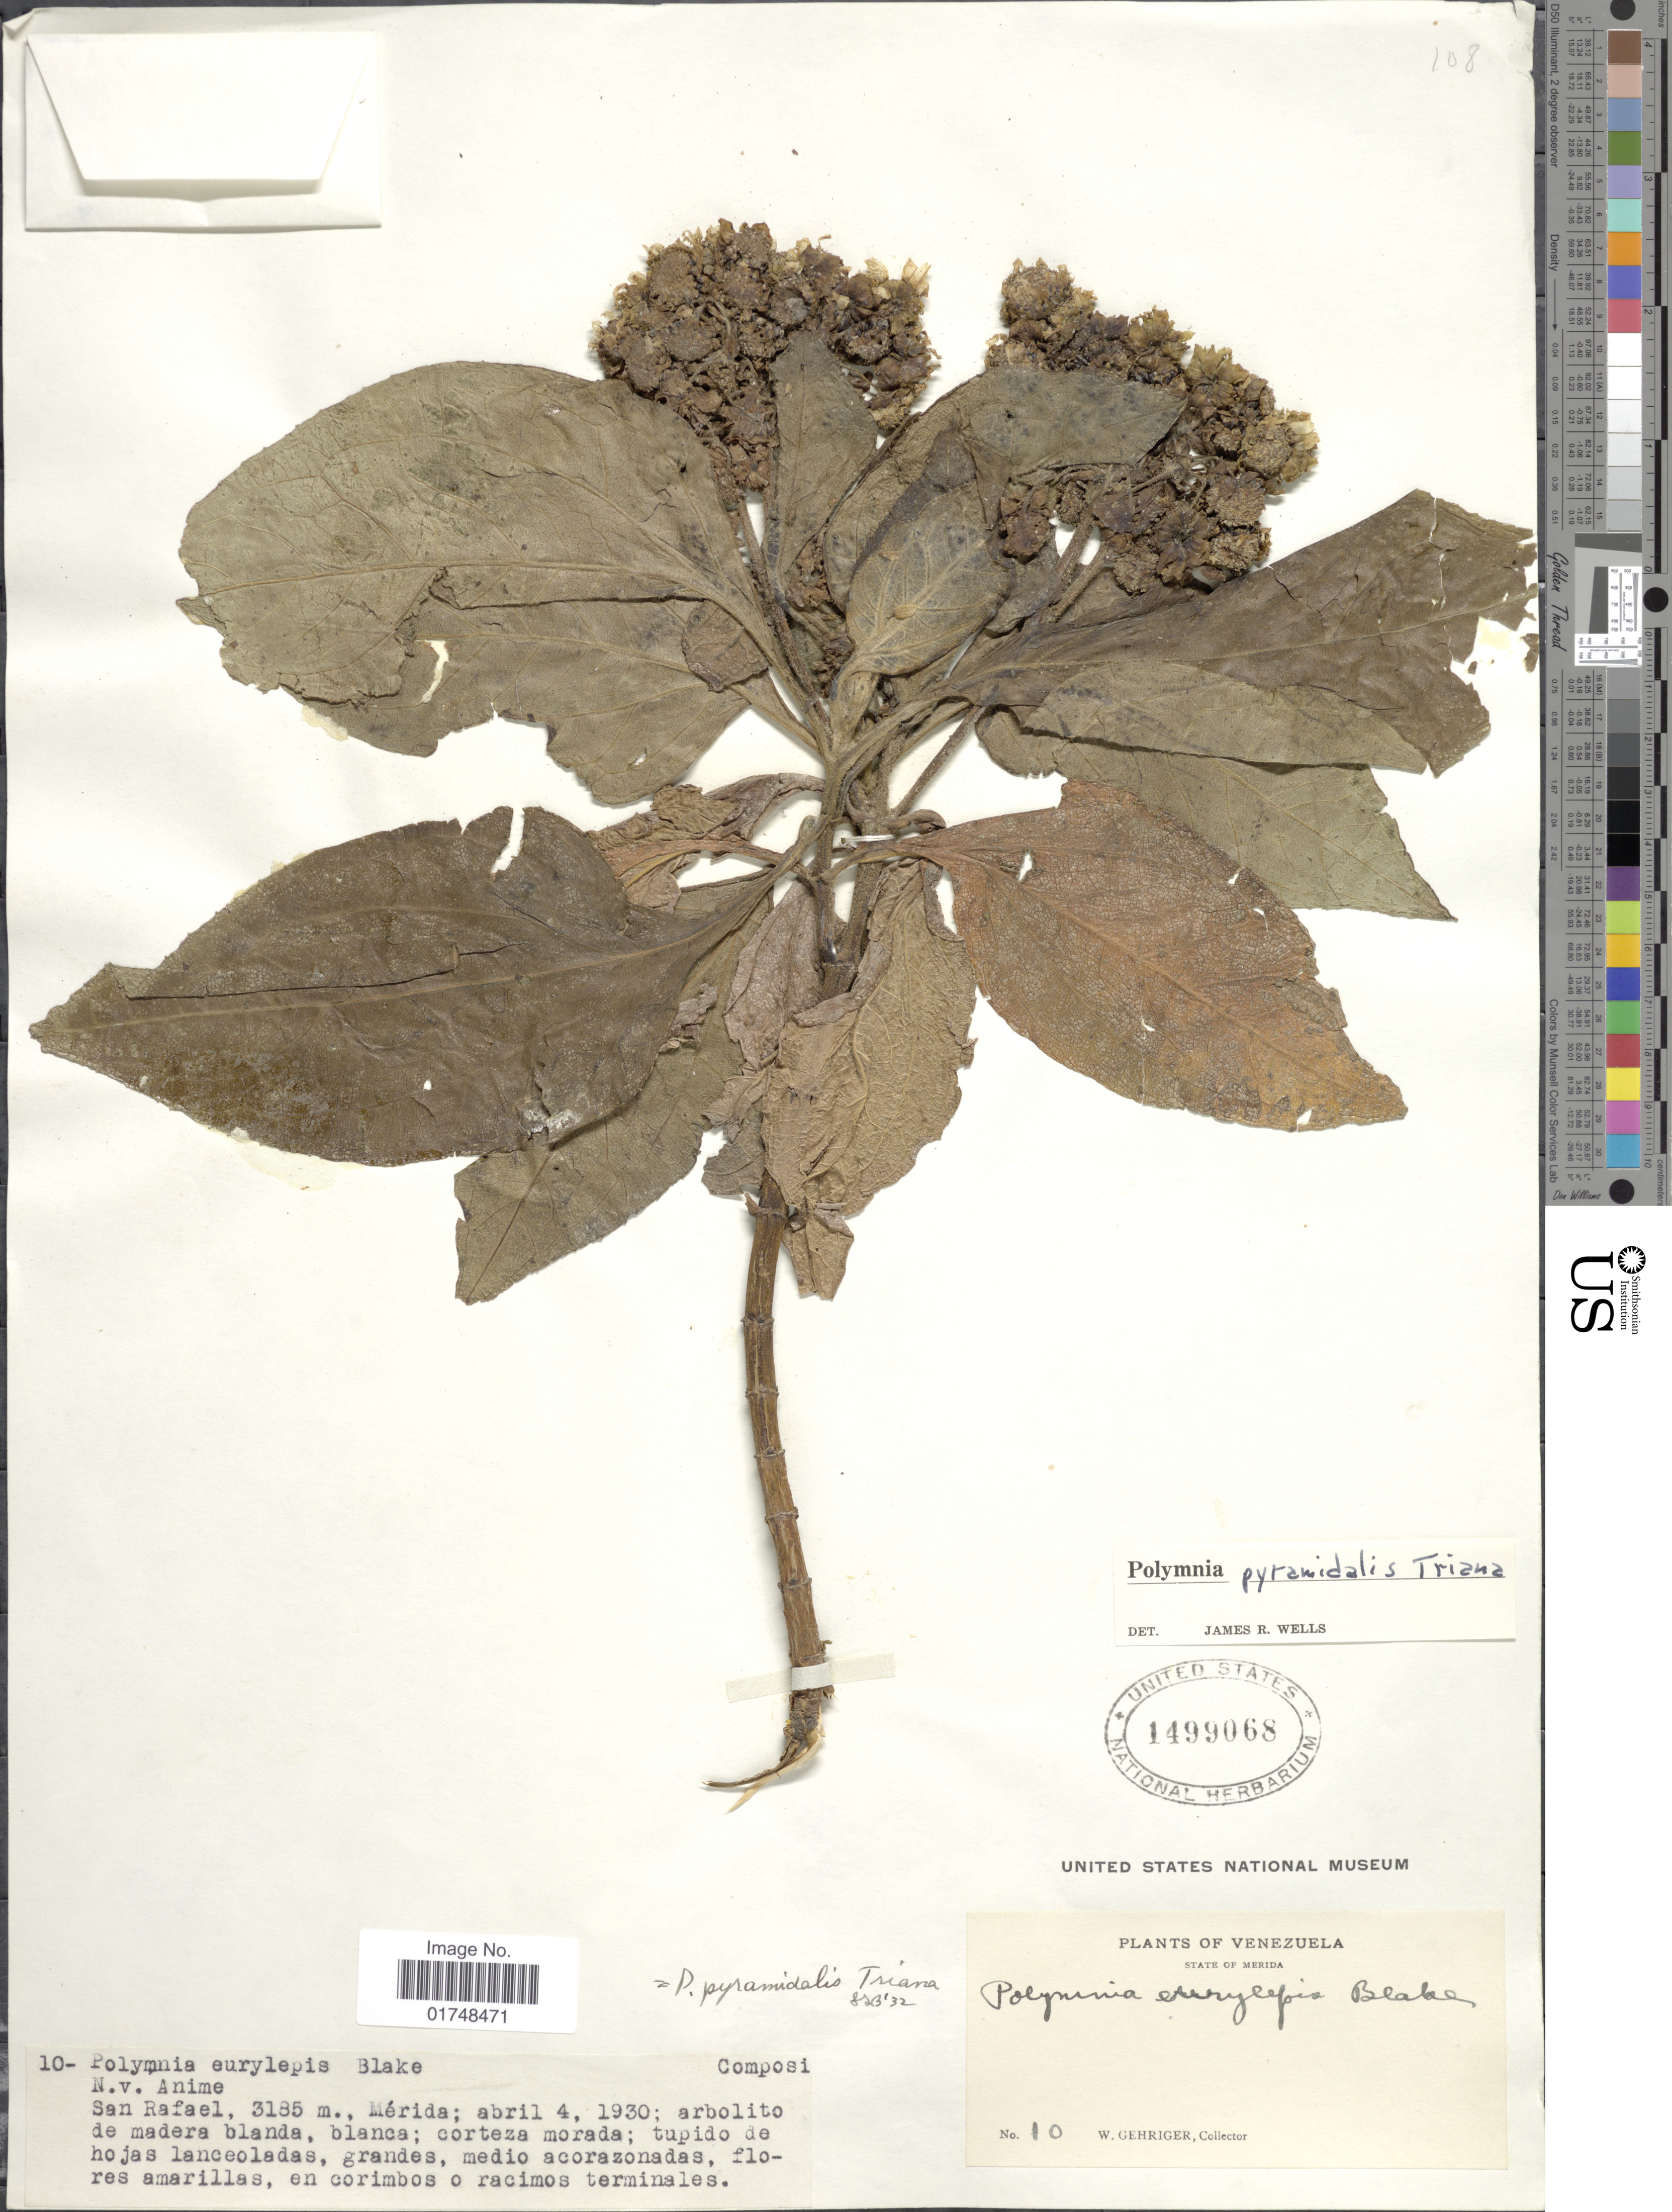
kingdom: Plantae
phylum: Tracheophyta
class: Magnoliopsida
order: Asterales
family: Asteraceae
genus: Smallanthus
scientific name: Smallanthus pyramidalis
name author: (Triana) H. Rob.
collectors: W. Gehriger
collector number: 10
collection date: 1930-04-04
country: Venezuela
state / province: Mérida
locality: State of Merida. San Rafael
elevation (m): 3185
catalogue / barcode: US 1499068